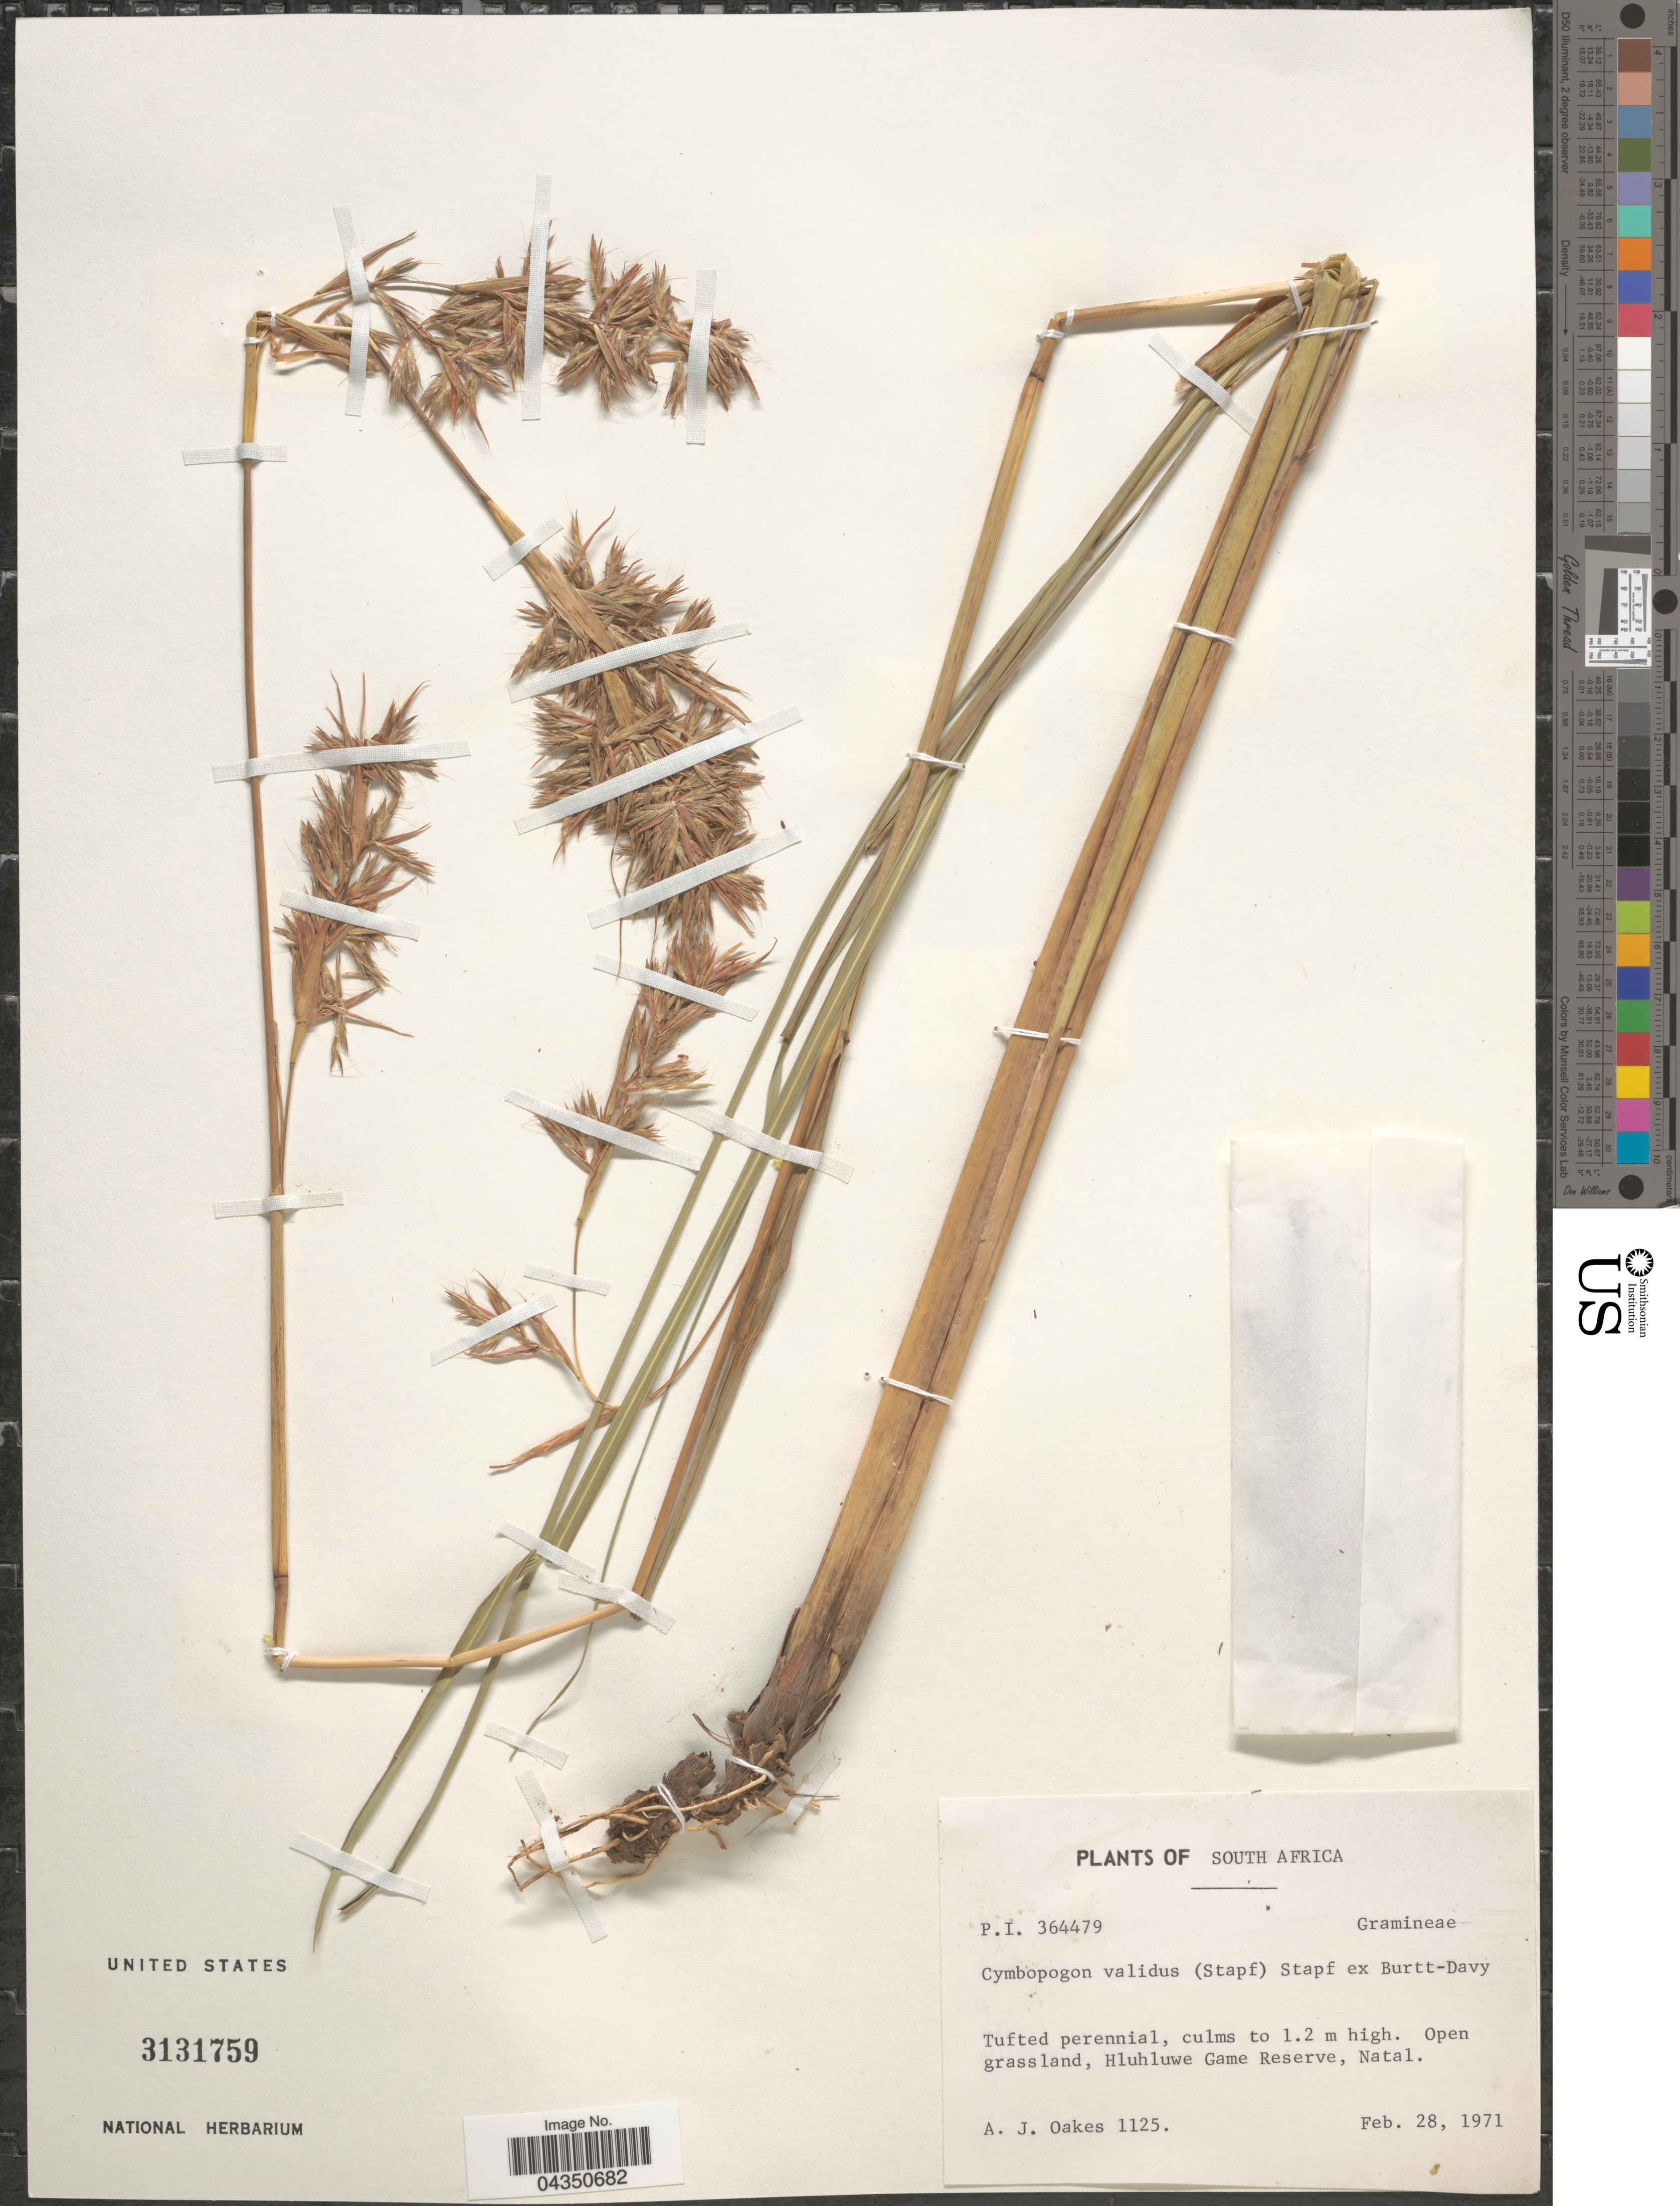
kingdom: Plantae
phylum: Tracheophyta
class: Liliopsida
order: Poales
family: Poaceae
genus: Cymbopogon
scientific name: Cymbopogon nardus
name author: (L.) Rendle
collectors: A. Oakes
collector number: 1125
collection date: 1971-02-28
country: South Africa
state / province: KwaZulu-Natal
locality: Open grassland, Hluhluwe Game Reserve, Natal.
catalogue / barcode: US 3131759